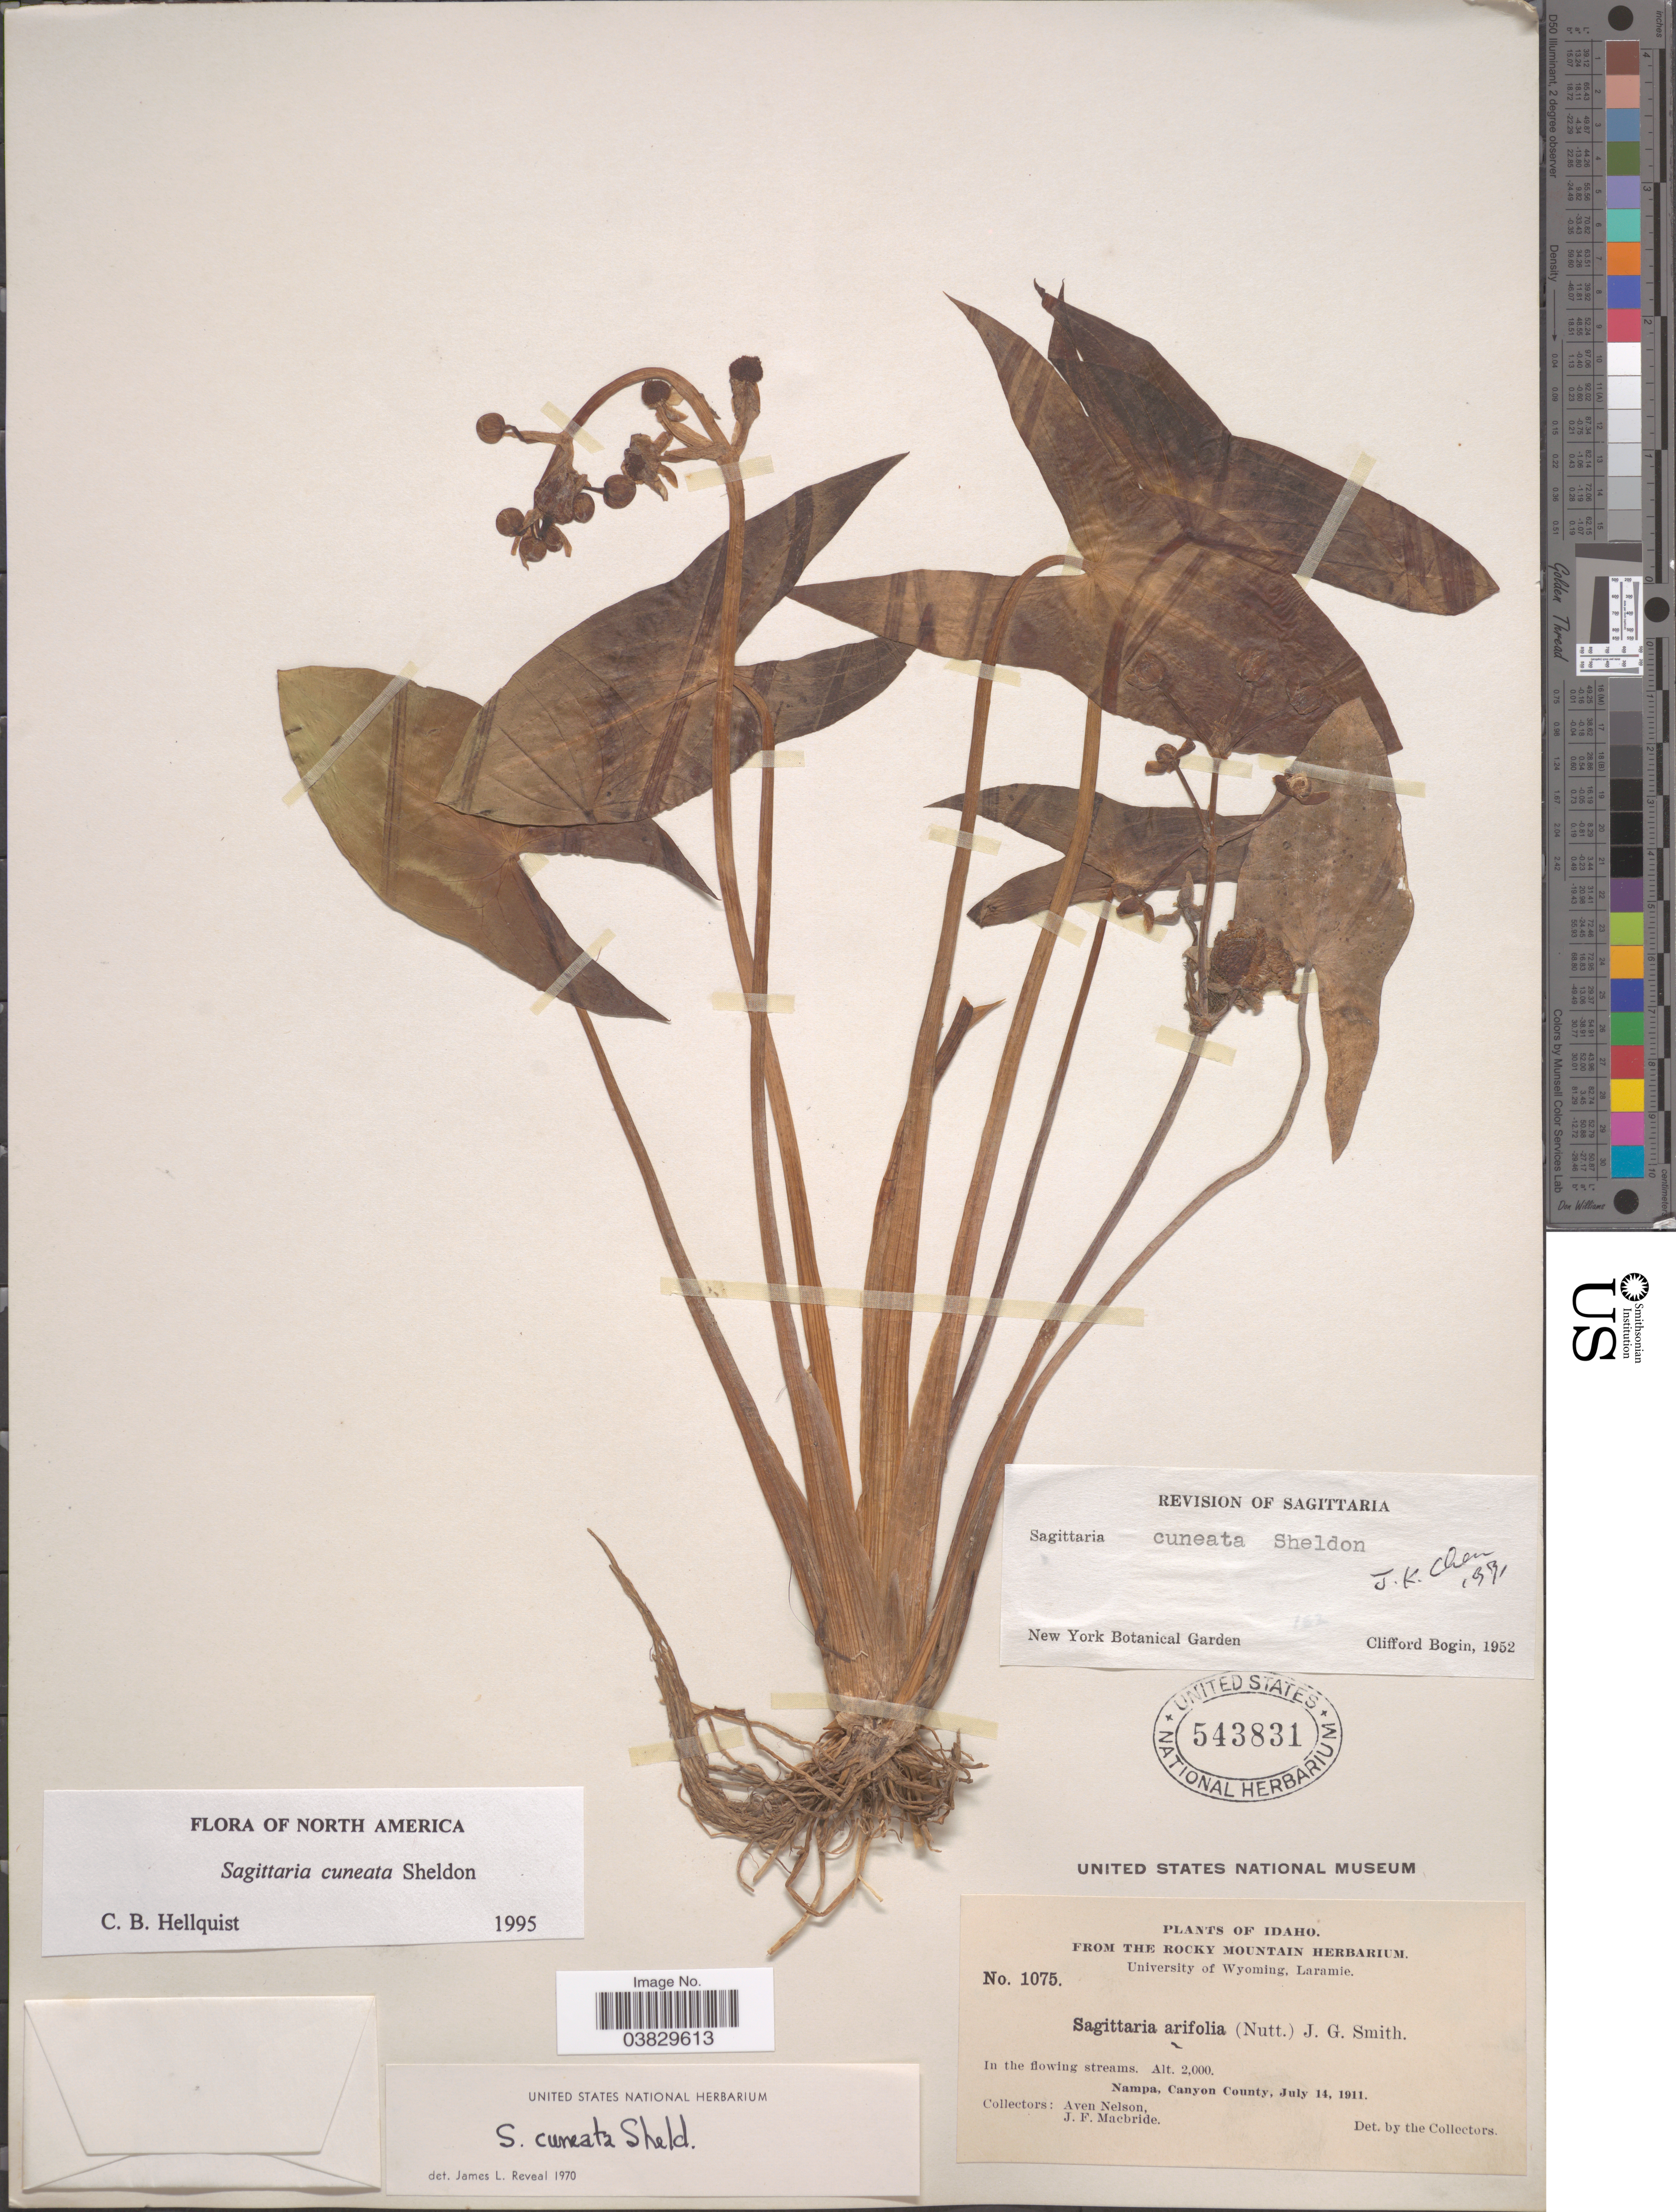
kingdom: Plantae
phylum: Tracheophyta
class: Liliopsida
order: Alismatales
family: Alismataceae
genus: Sagittaria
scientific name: Sagittaria cuneata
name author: E. Sheld.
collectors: A. Nelson & J. F. Macbride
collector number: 1075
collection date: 1911-07-14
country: United States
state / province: Idaho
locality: Nampa, Canyon County.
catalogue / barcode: US 543831